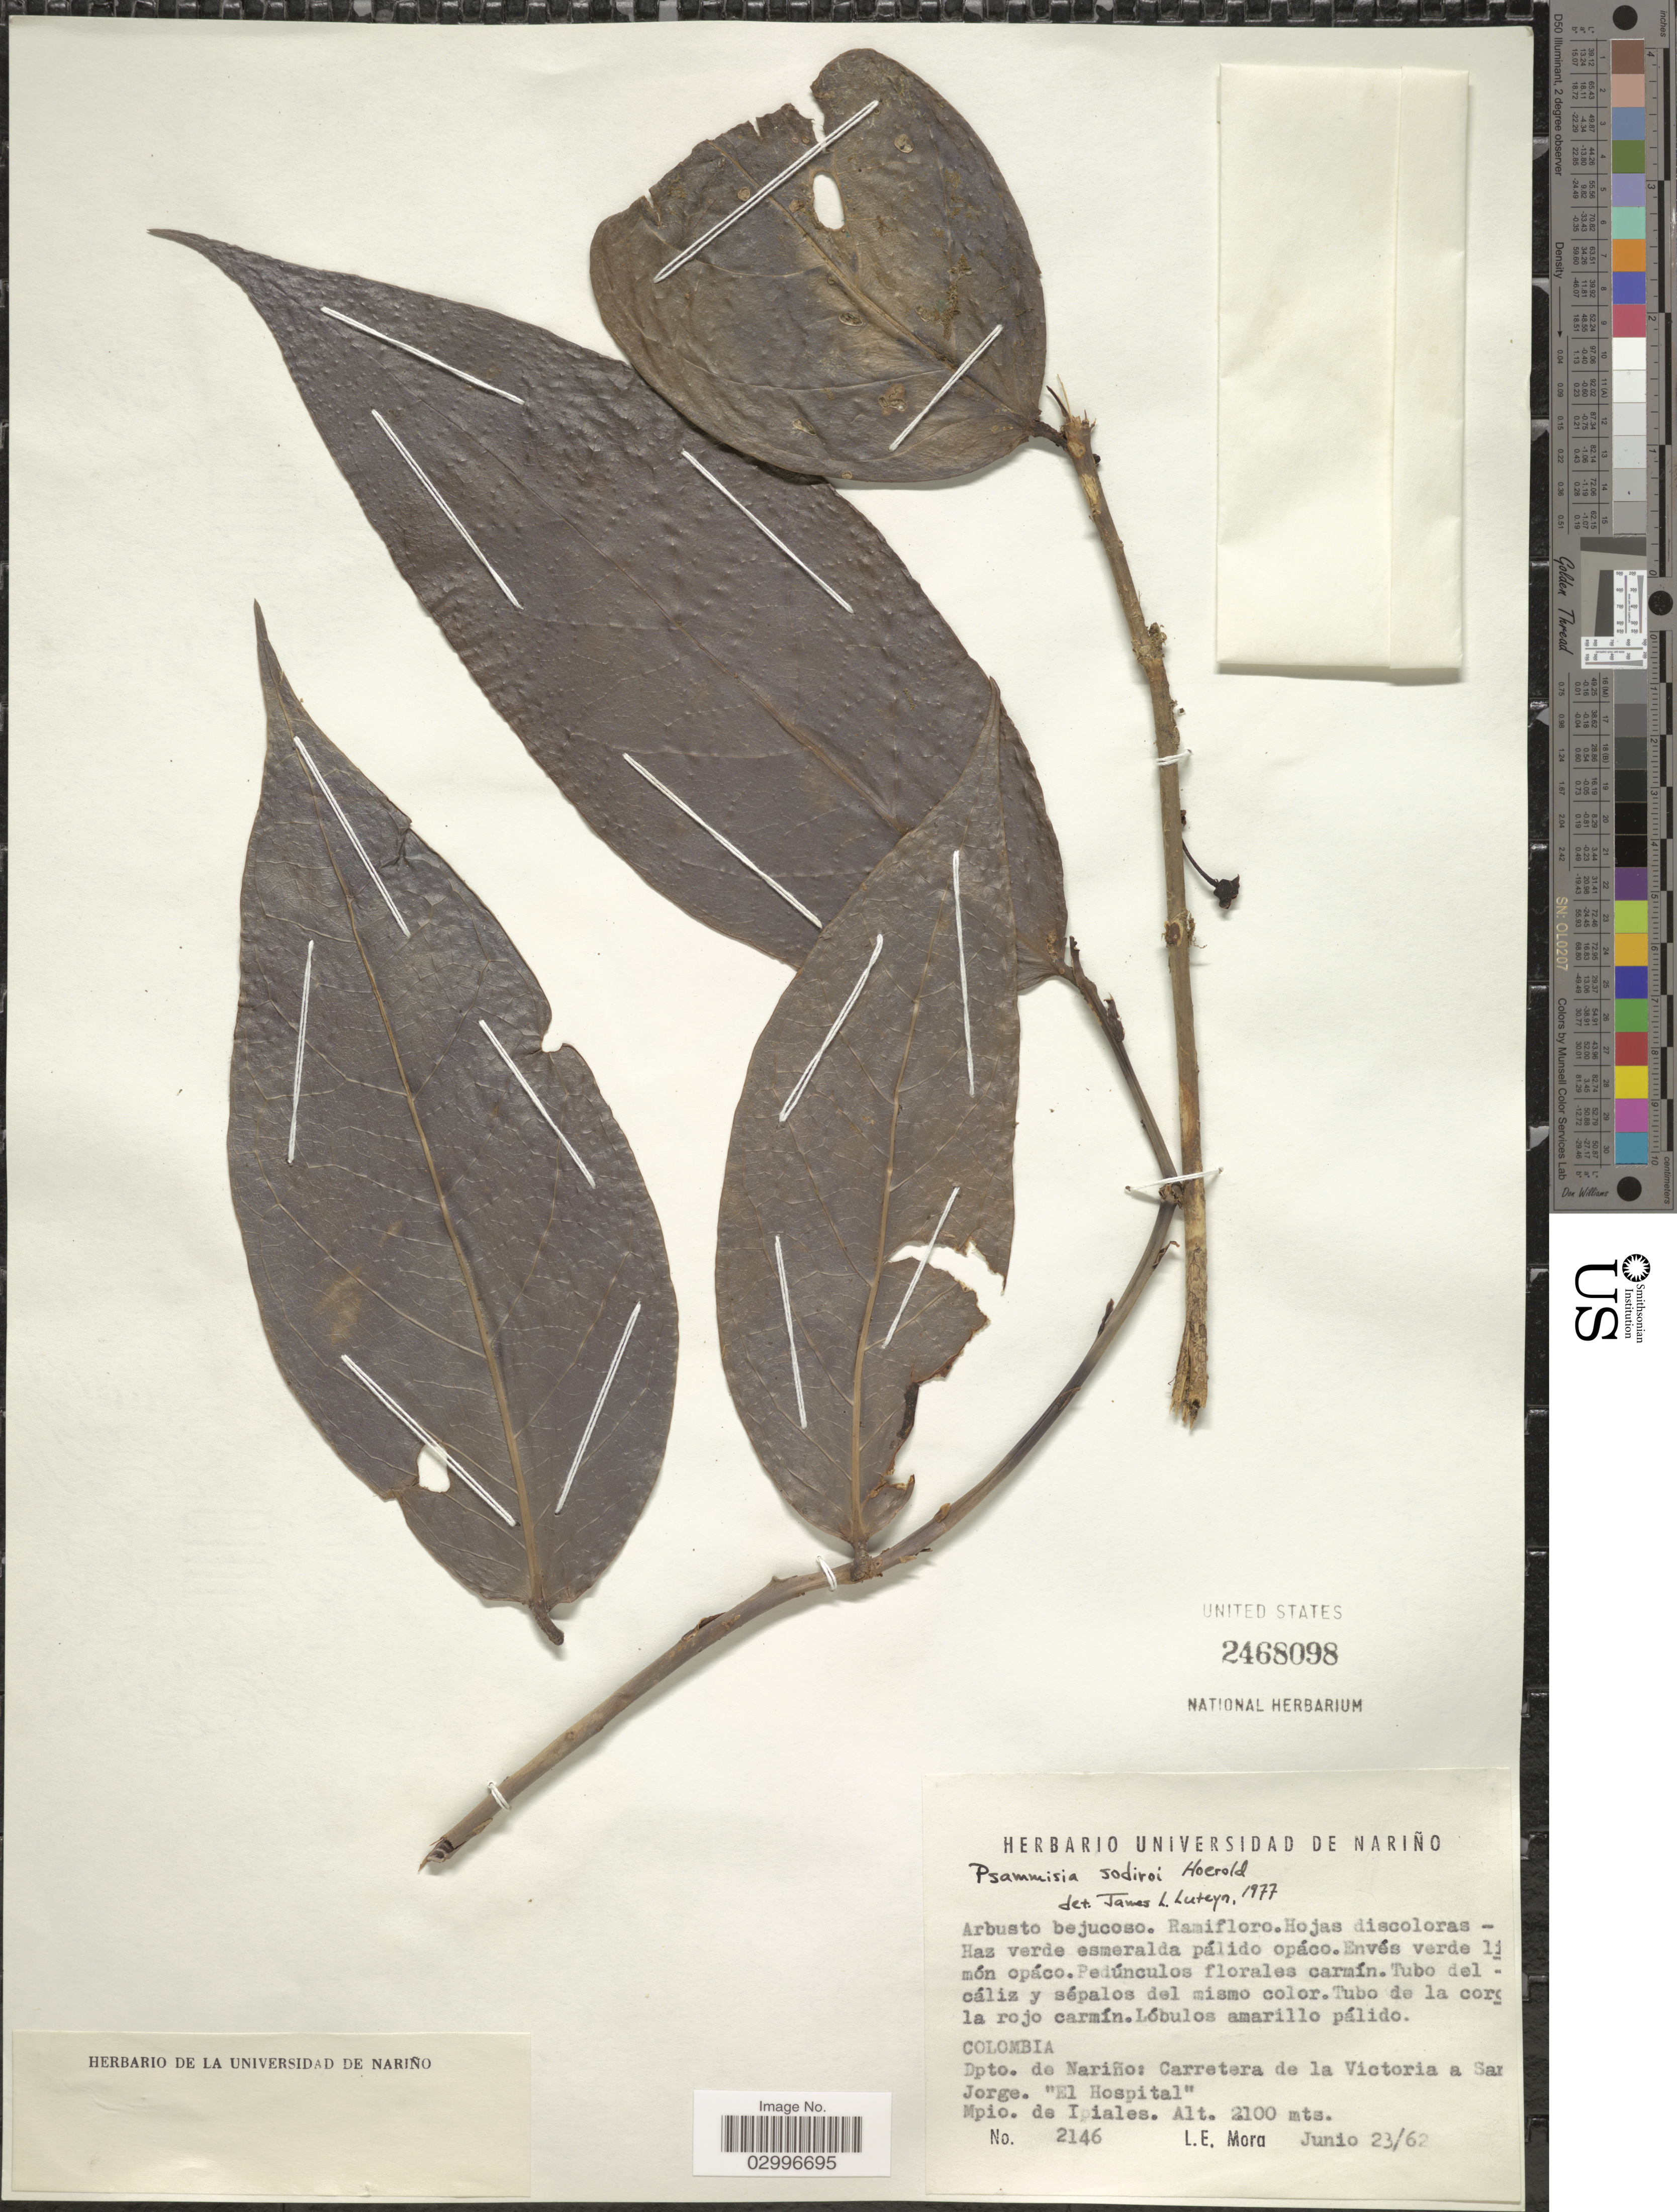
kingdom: Plantae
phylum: Tracheophyta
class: Magnoliopsida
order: Ericales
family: Ericaceae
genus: Psammisia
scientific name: Psammisia sodiroi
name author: Hoerold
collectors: L. Mora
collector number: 2146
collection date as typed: Transcribed d/m/y: 23/6/62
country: Colombia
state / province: Nariño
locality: Dpto. de Nariño: Carretera de la Victoria a San Jorge. 'El Hospital' Mpio. de Ipiales.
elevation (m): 2100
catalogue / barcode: US 2468098